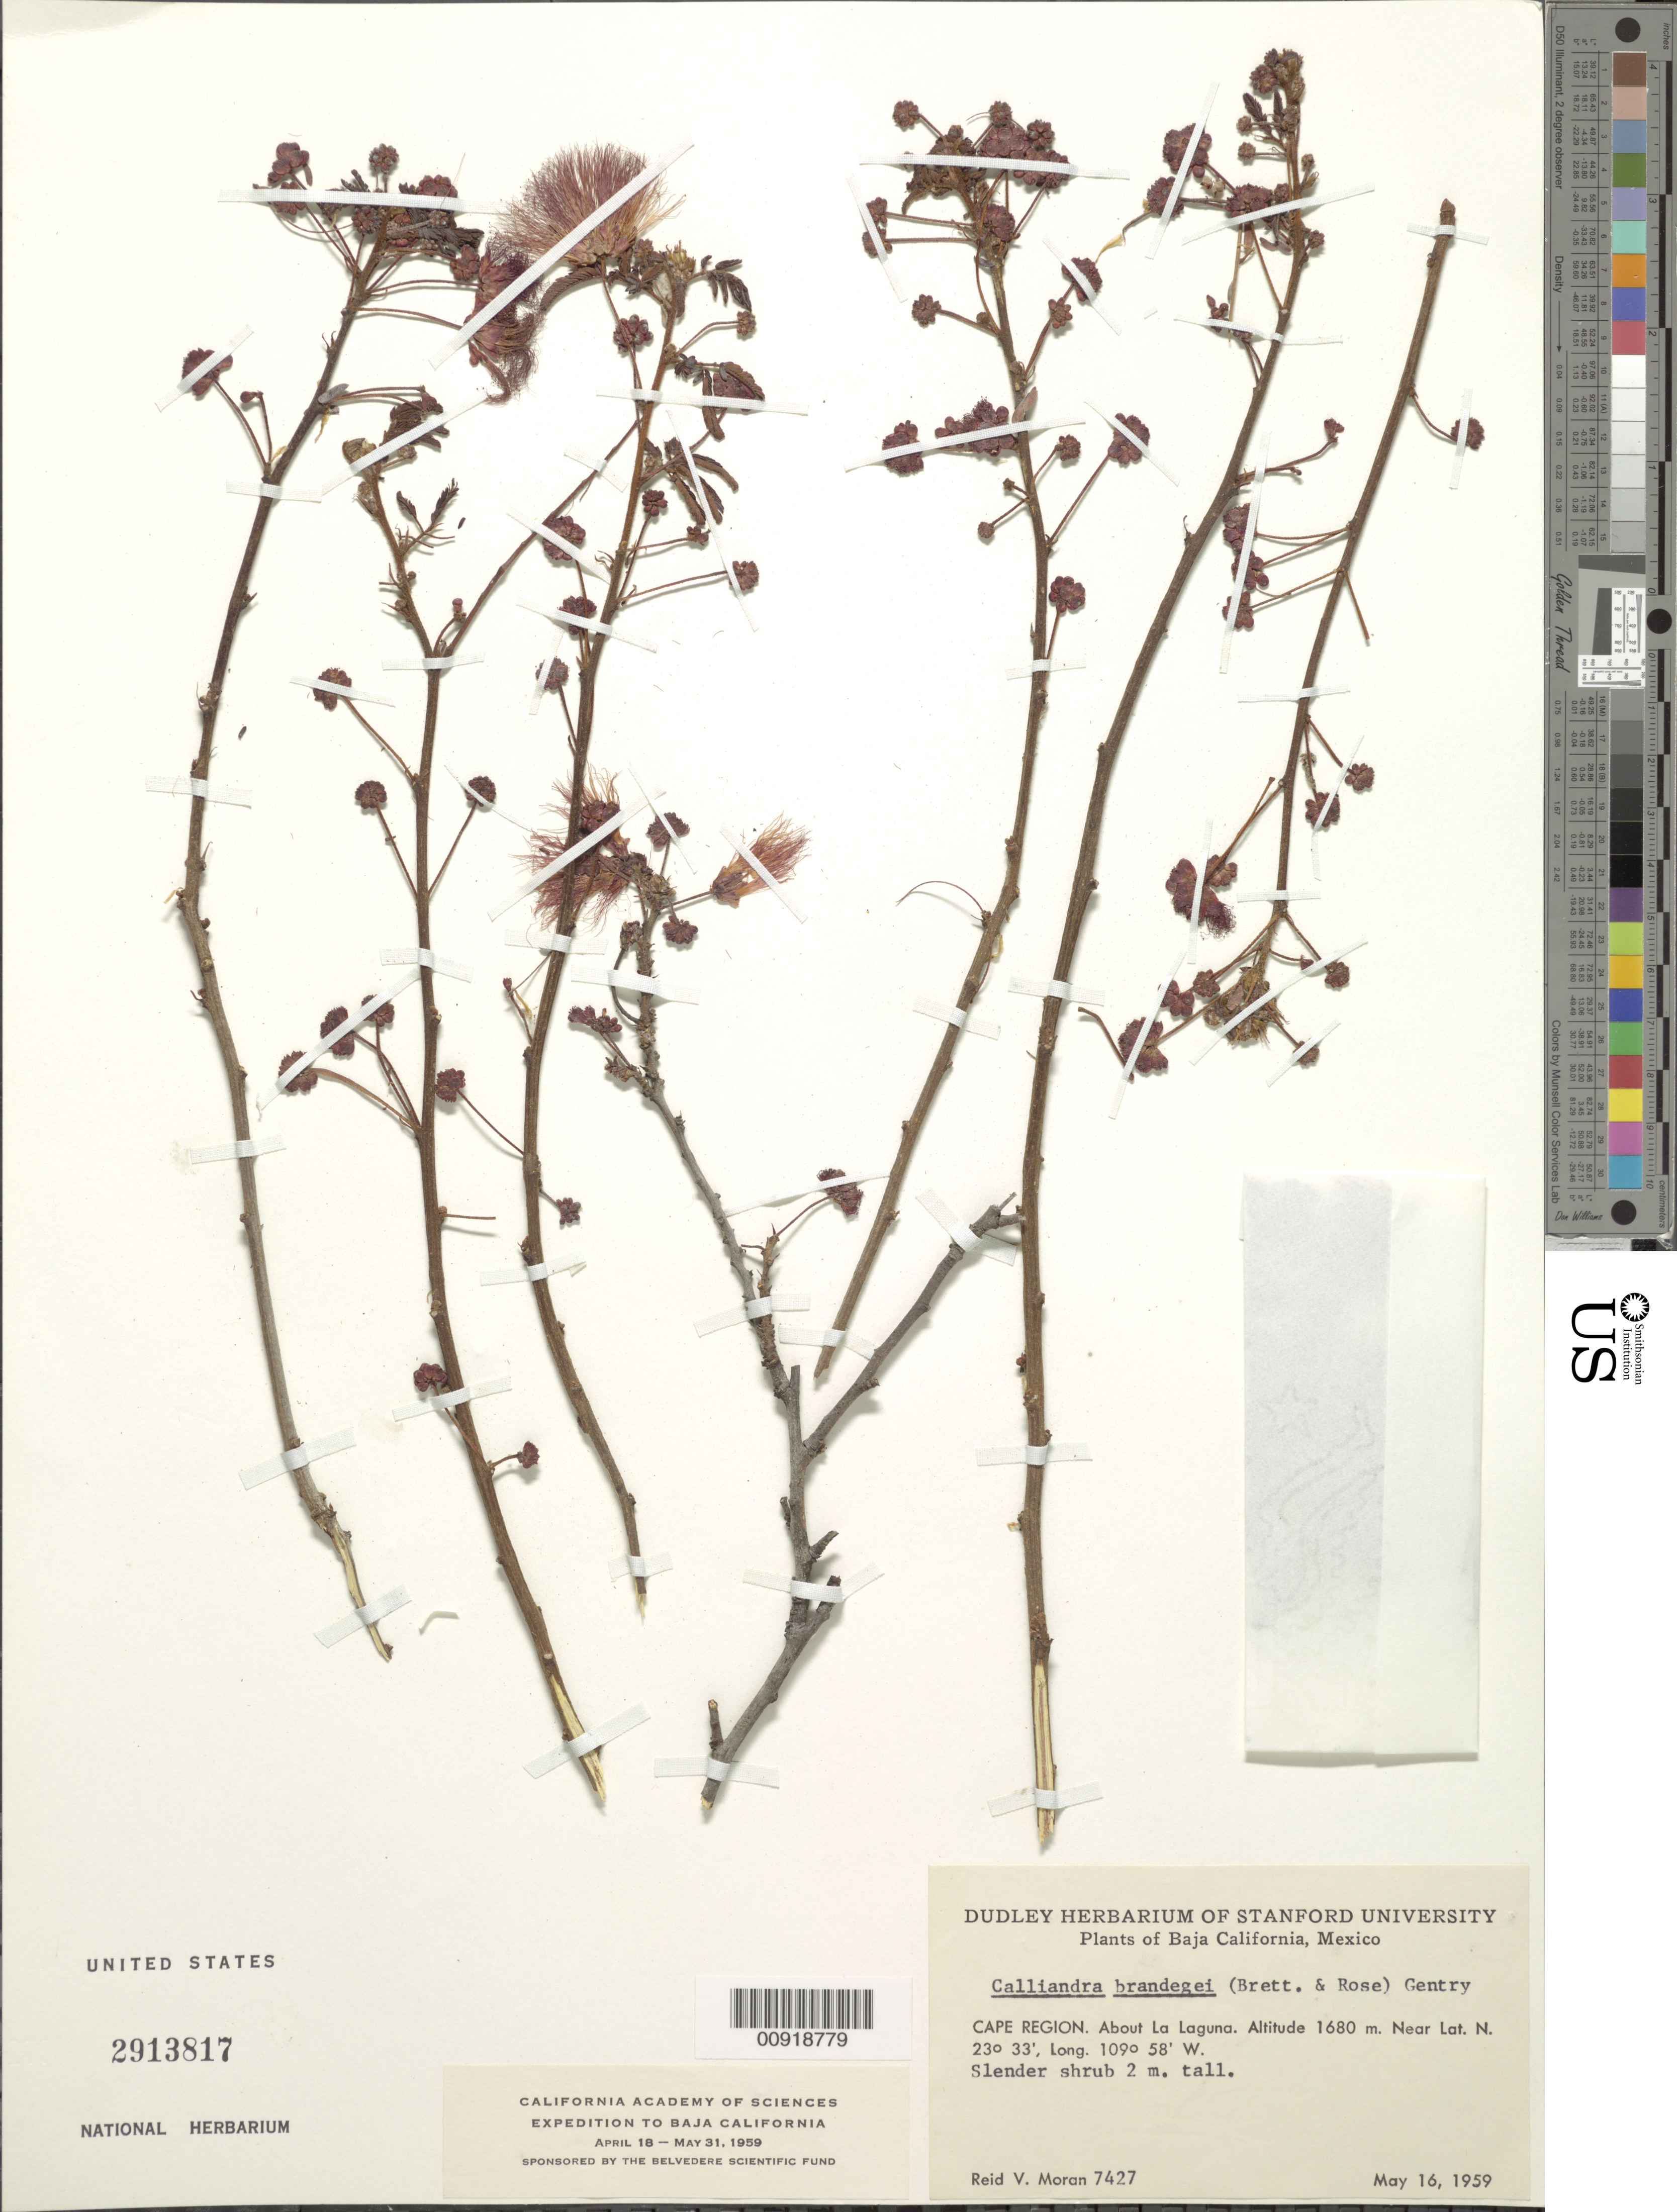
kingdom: Plantae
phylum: Tracheophyta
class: Magnoliopsida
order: Fabales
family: Fabaceae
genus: Calliandra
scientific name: Calliandra brandegeei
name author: (Britton) Gentry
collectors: R. V. Moran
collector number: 7427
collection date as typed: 16 May 1959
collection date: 1959-05-16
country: Mexico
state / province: Baja California Sur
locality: Cape region. About La Laguna.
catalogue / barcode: US 2913817